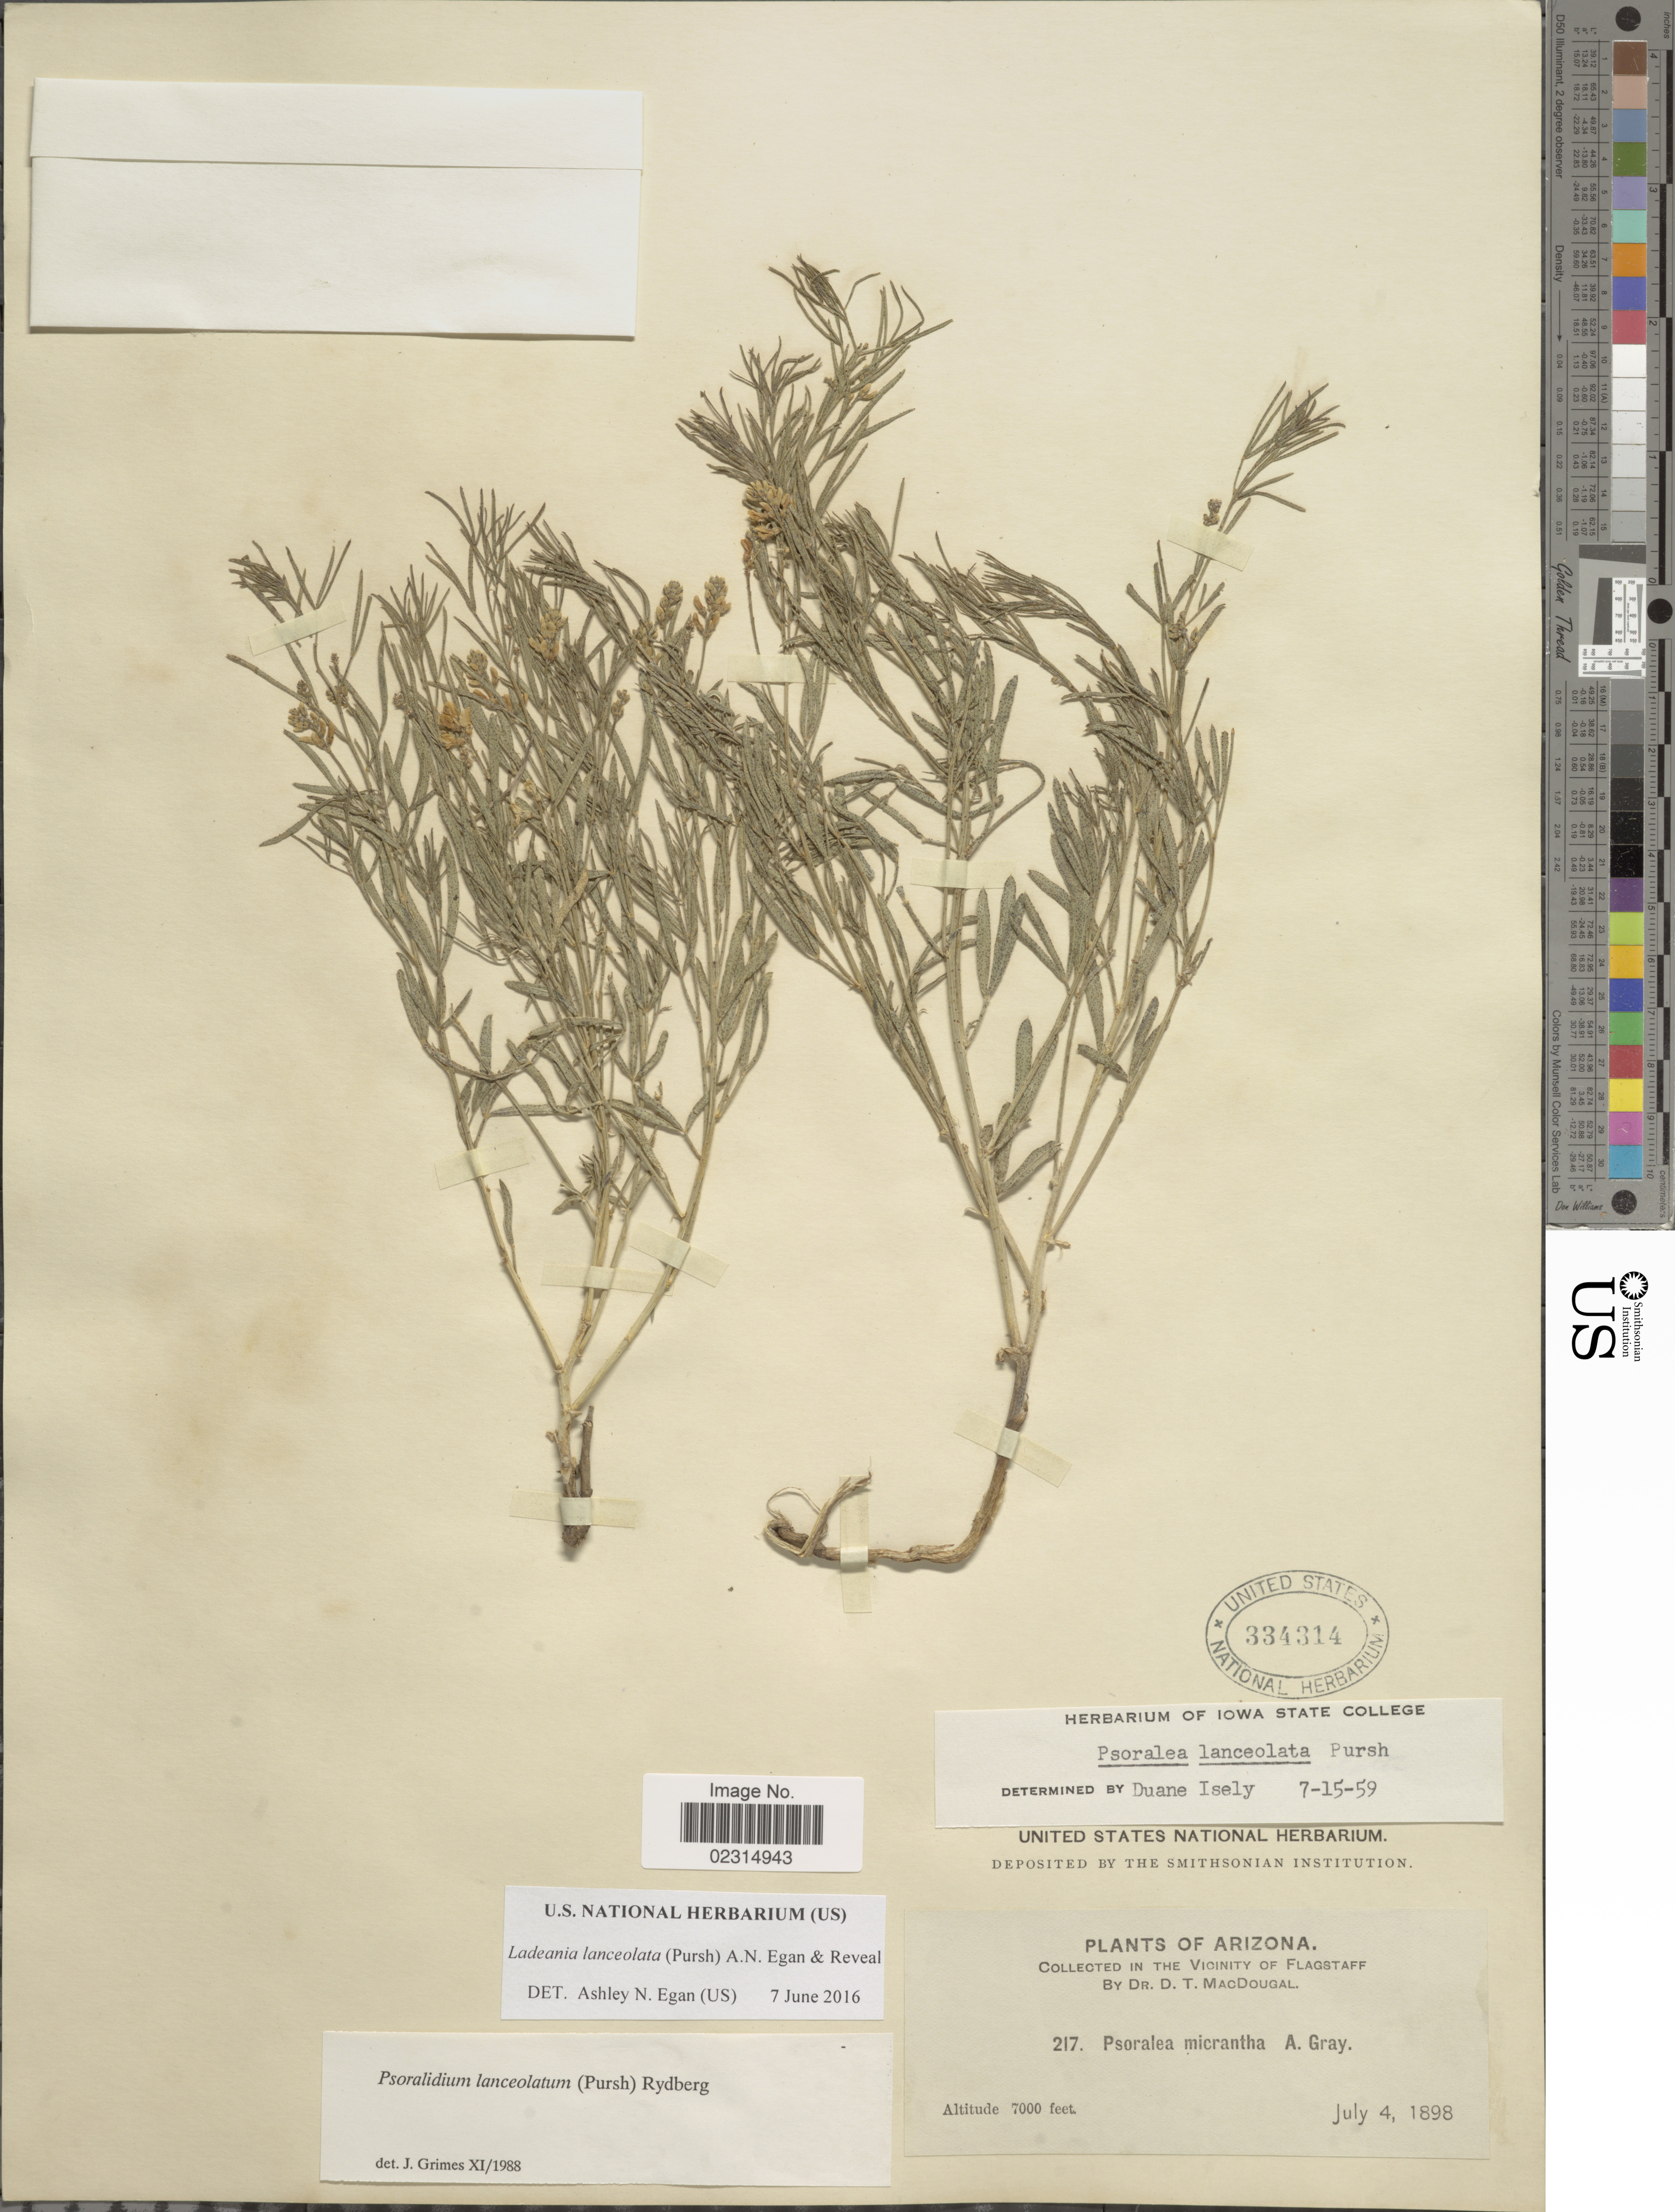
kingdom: Plantae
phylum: Tracheophyta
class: Magnoliopsida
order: Fabales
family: Fabaceae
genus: Ladeania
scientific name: Ladeania lanceolata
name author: (Pursh) A.N. Egan & Reveal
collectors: D. T. MacDougal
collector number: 217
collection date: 1898-07-04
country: United States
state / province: Arizona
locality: In the Vicinity of Flagstaff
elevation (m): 2134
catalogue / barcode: US 334314